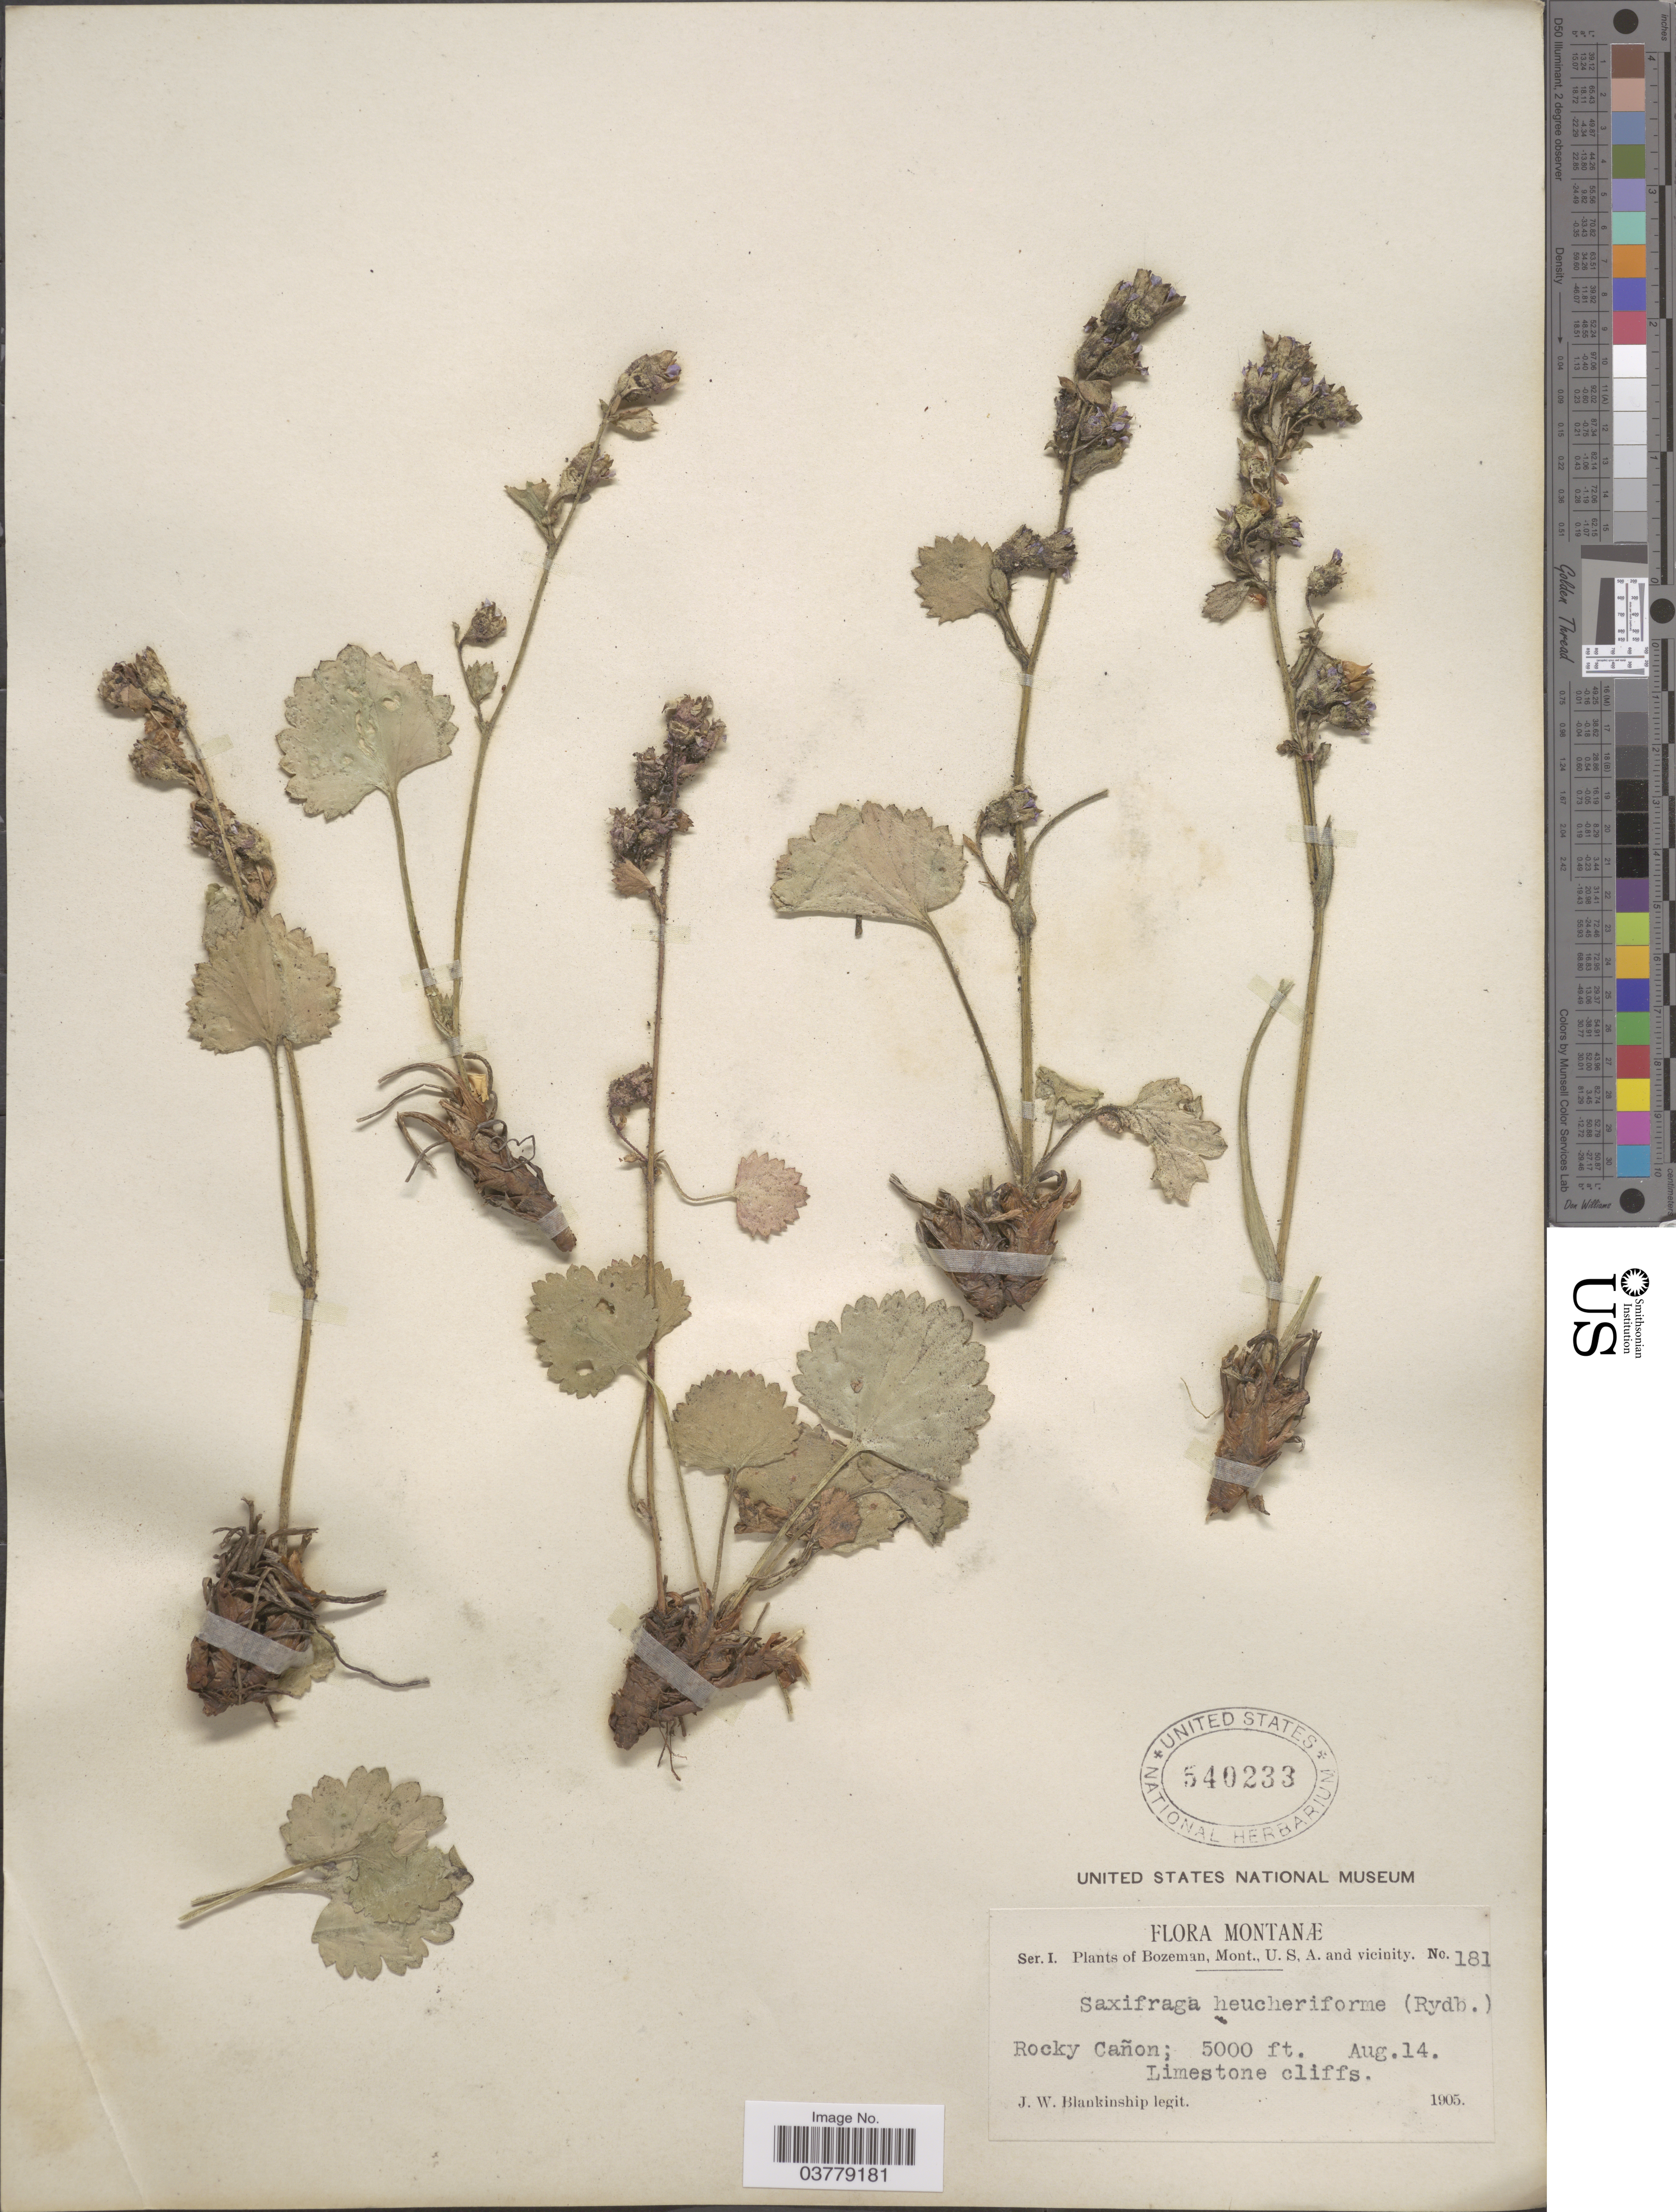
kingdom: Plantae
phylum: Tracheophyta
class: Magnoliopsida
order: Saxifragales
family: Saxifragaceae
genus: Telesonix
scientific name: Telesonix heucheriformis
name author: (Rydb.) Rydb.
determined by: Strong, M. T., (US), Smithsonian Institution - National Museum of Natural History (UNITED STATES)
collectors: J. W. Blankinship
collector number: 181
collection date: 1905-08-14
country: United States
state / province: Montana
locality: Bozeman, Mont., and vicinity. Rocky Cañon.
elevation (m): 1524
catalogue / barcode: US 540233